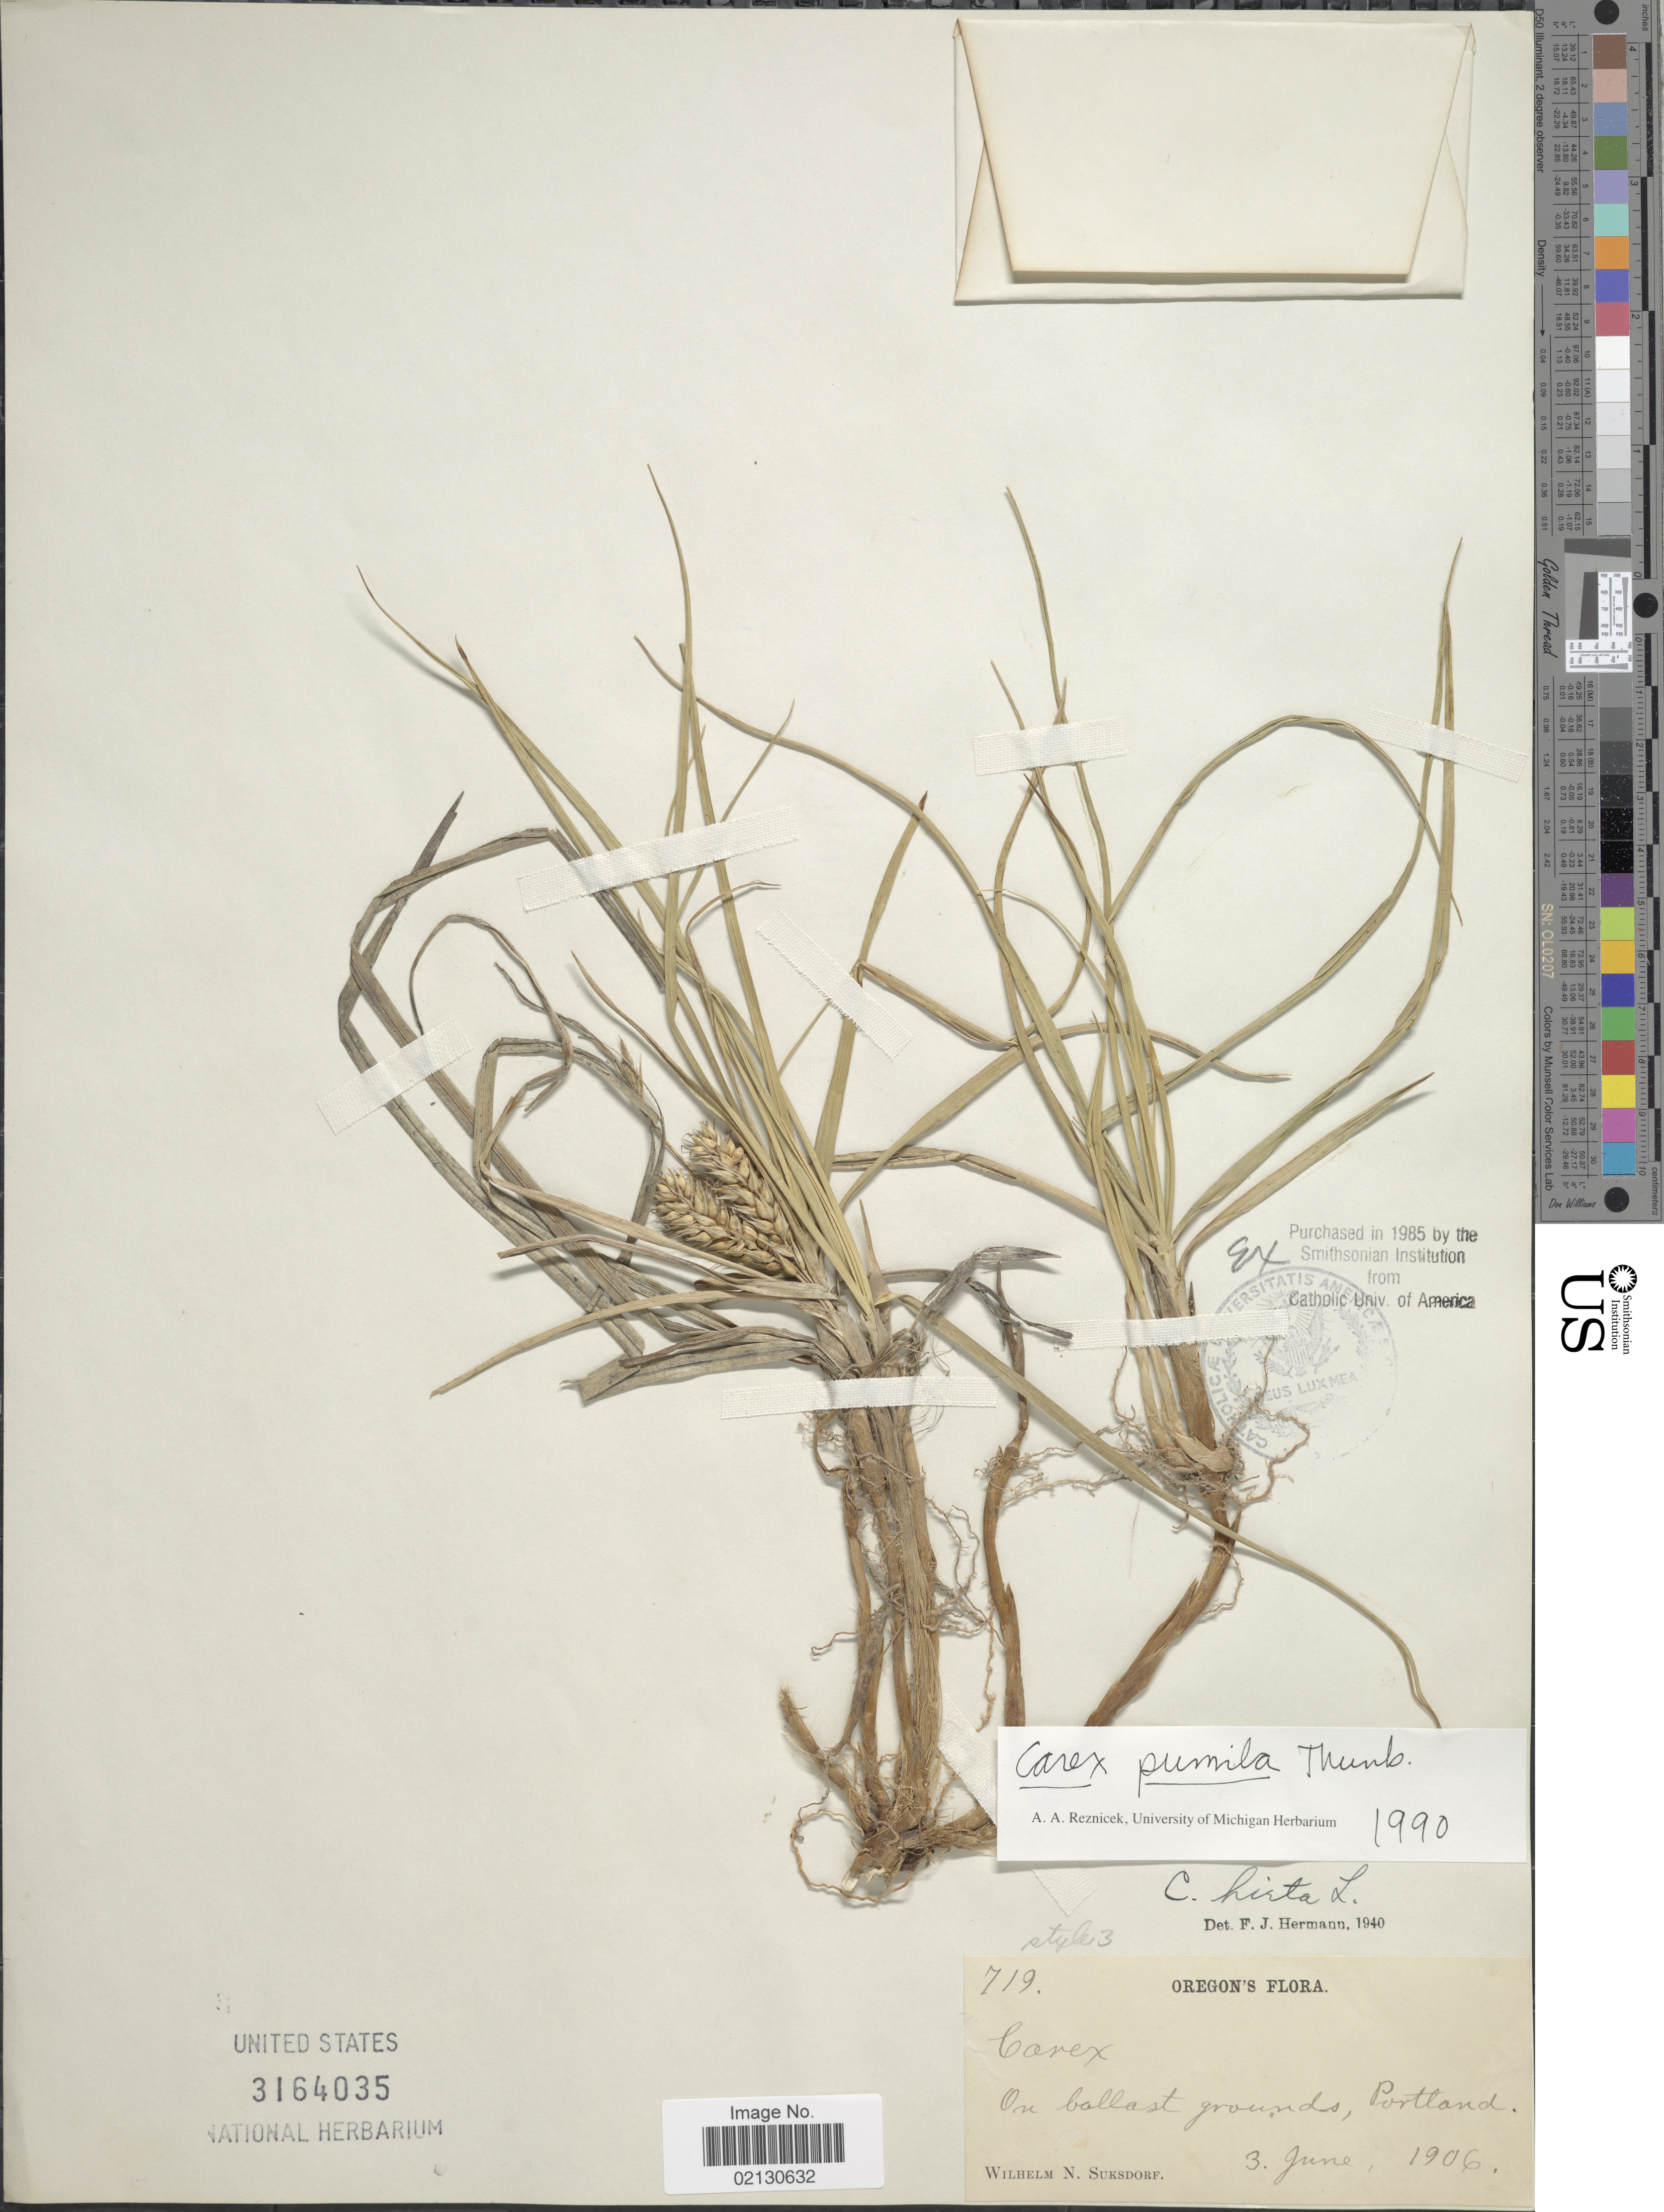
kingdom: Plantae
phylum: Tracheophyta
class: Liliopsida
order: Poales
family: Cyperaceae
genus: Carex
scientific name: Carex pumila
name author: Thunb.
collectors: W. N. Suksdorf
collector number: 719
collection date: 1906-06-03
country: United States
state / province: Oregon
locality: Portland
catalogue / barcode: US 3164035